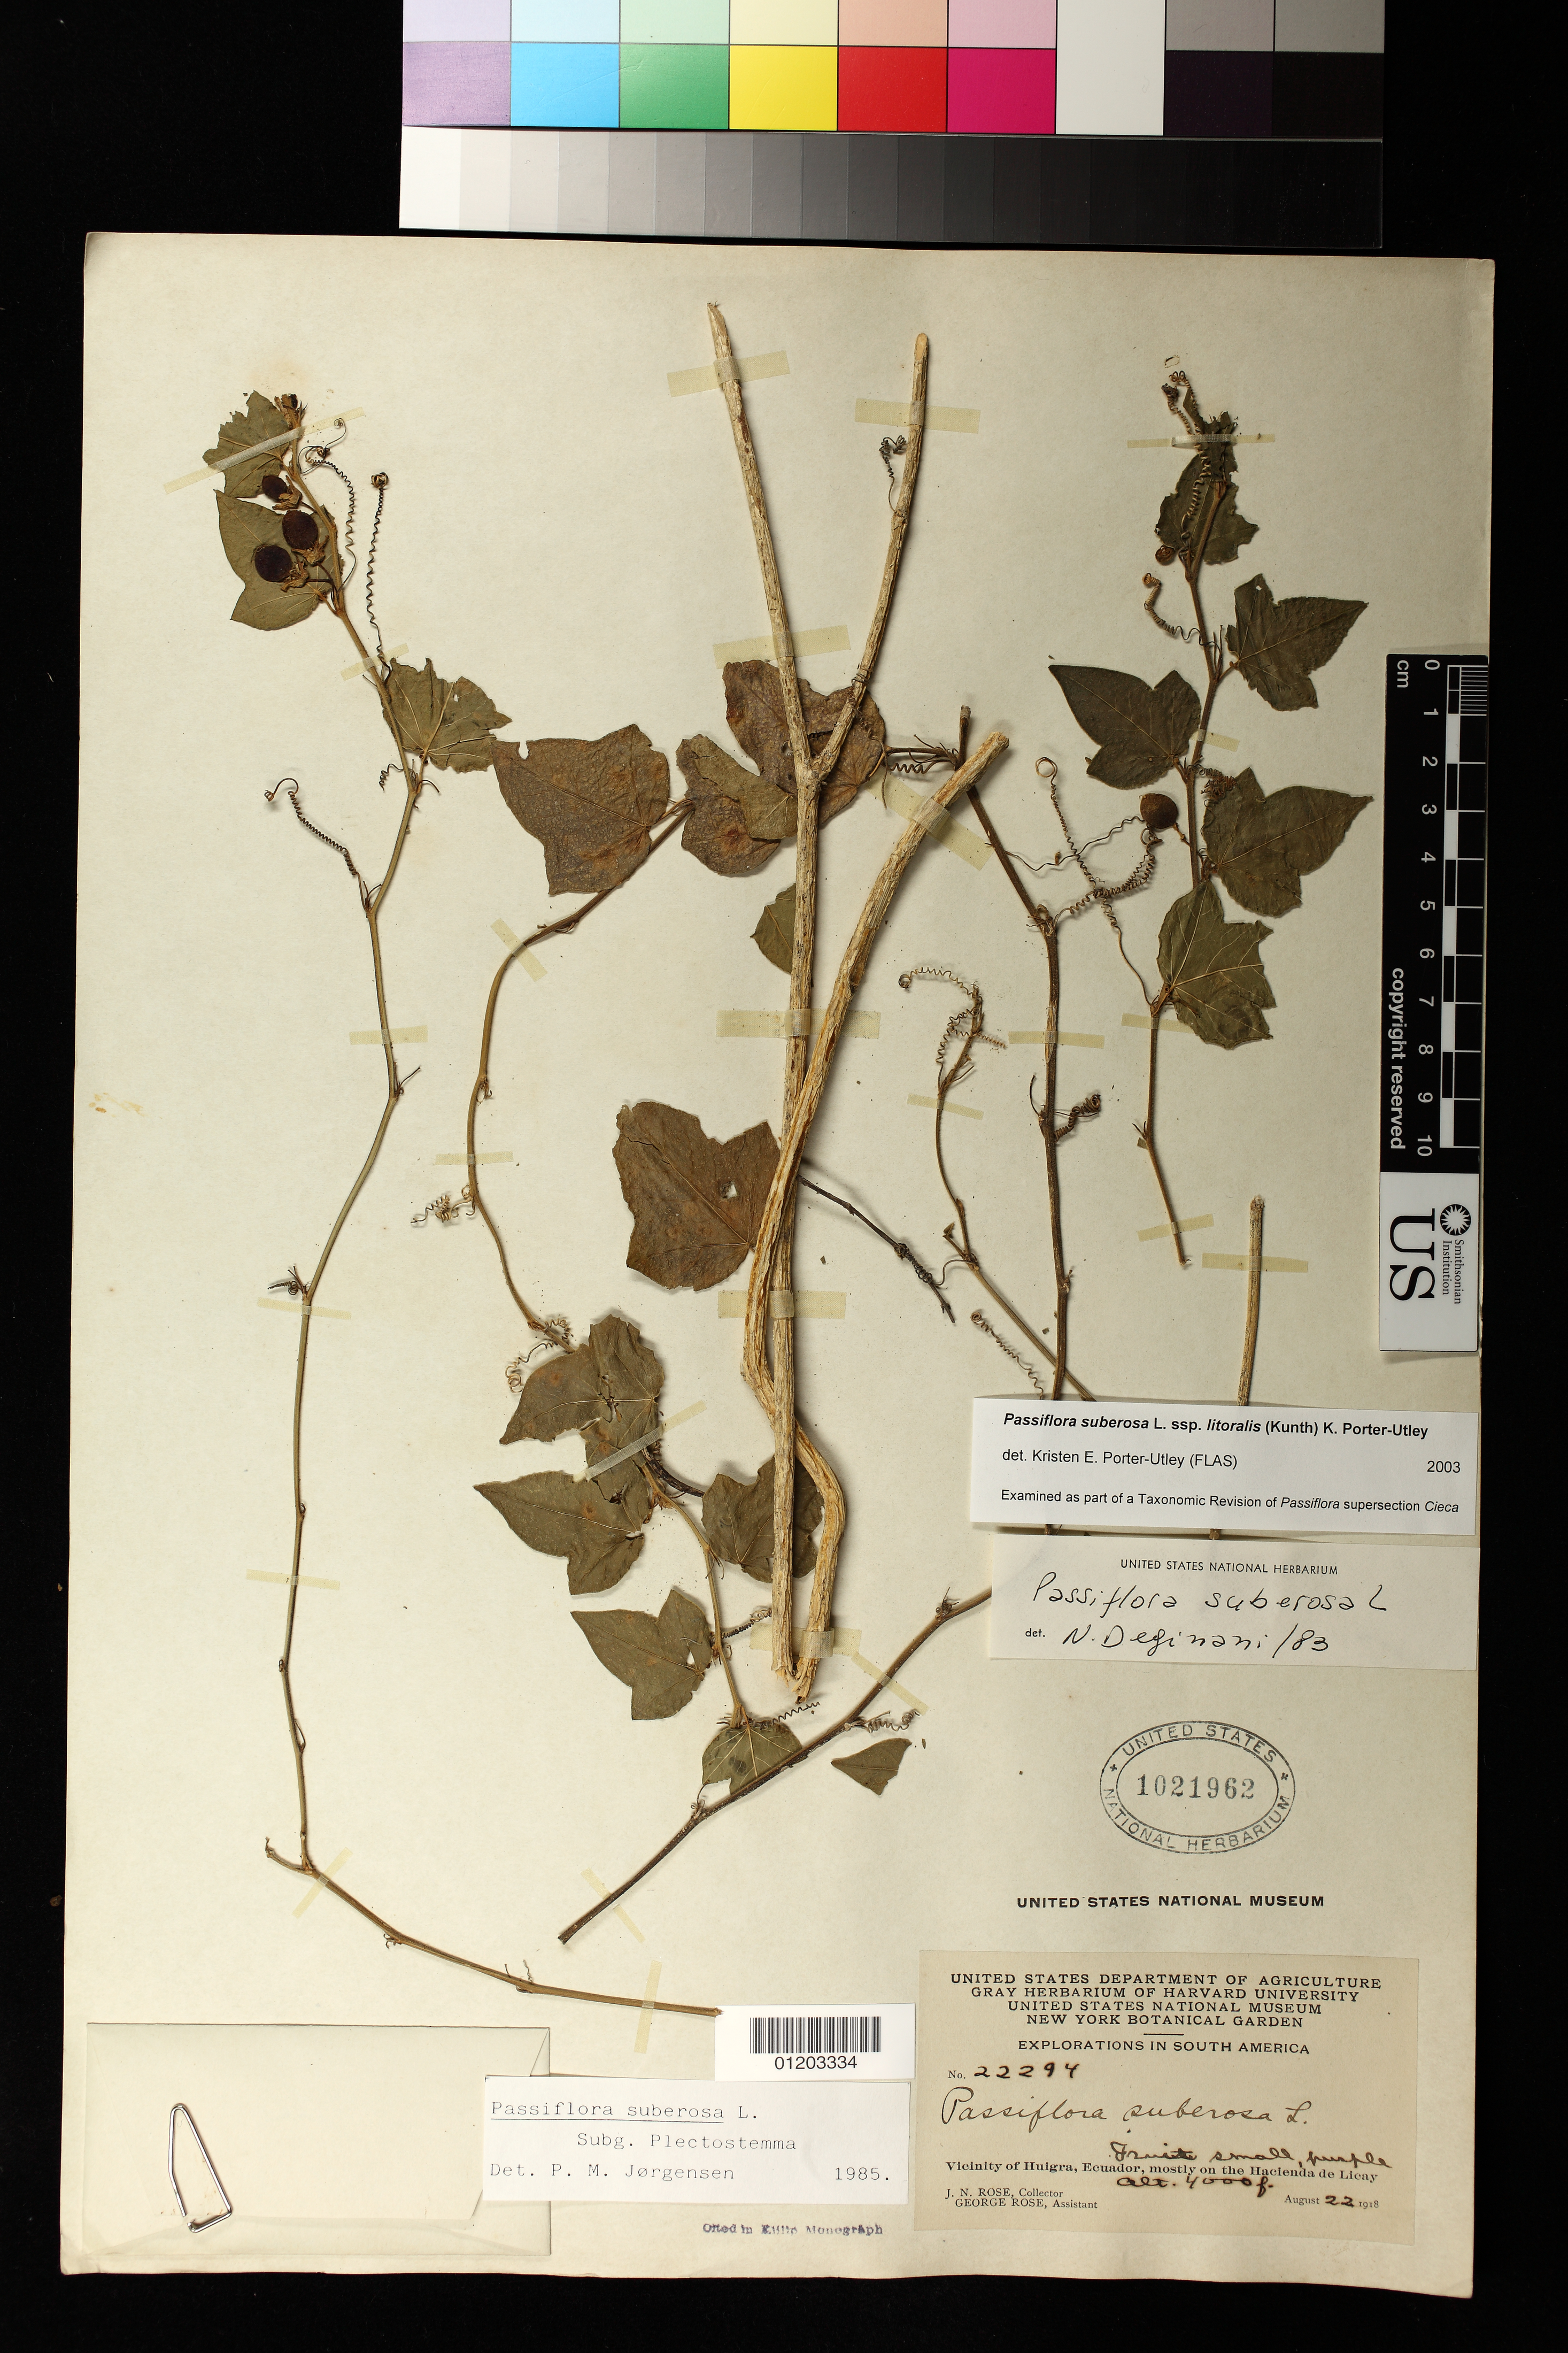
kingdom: Plantae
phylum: Tracheophyta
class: Magnoliopsida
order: Malpighiales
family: Passifloraceae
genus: Passiflora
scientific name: Passiflora suberosa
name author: L.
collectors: J. N. Rose & G. Rose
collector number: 22294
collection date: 1918-08-22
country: Ecuador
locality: Huigra, mostly on the Hacienda de Licay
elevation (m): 1219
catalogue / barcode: US 1021962